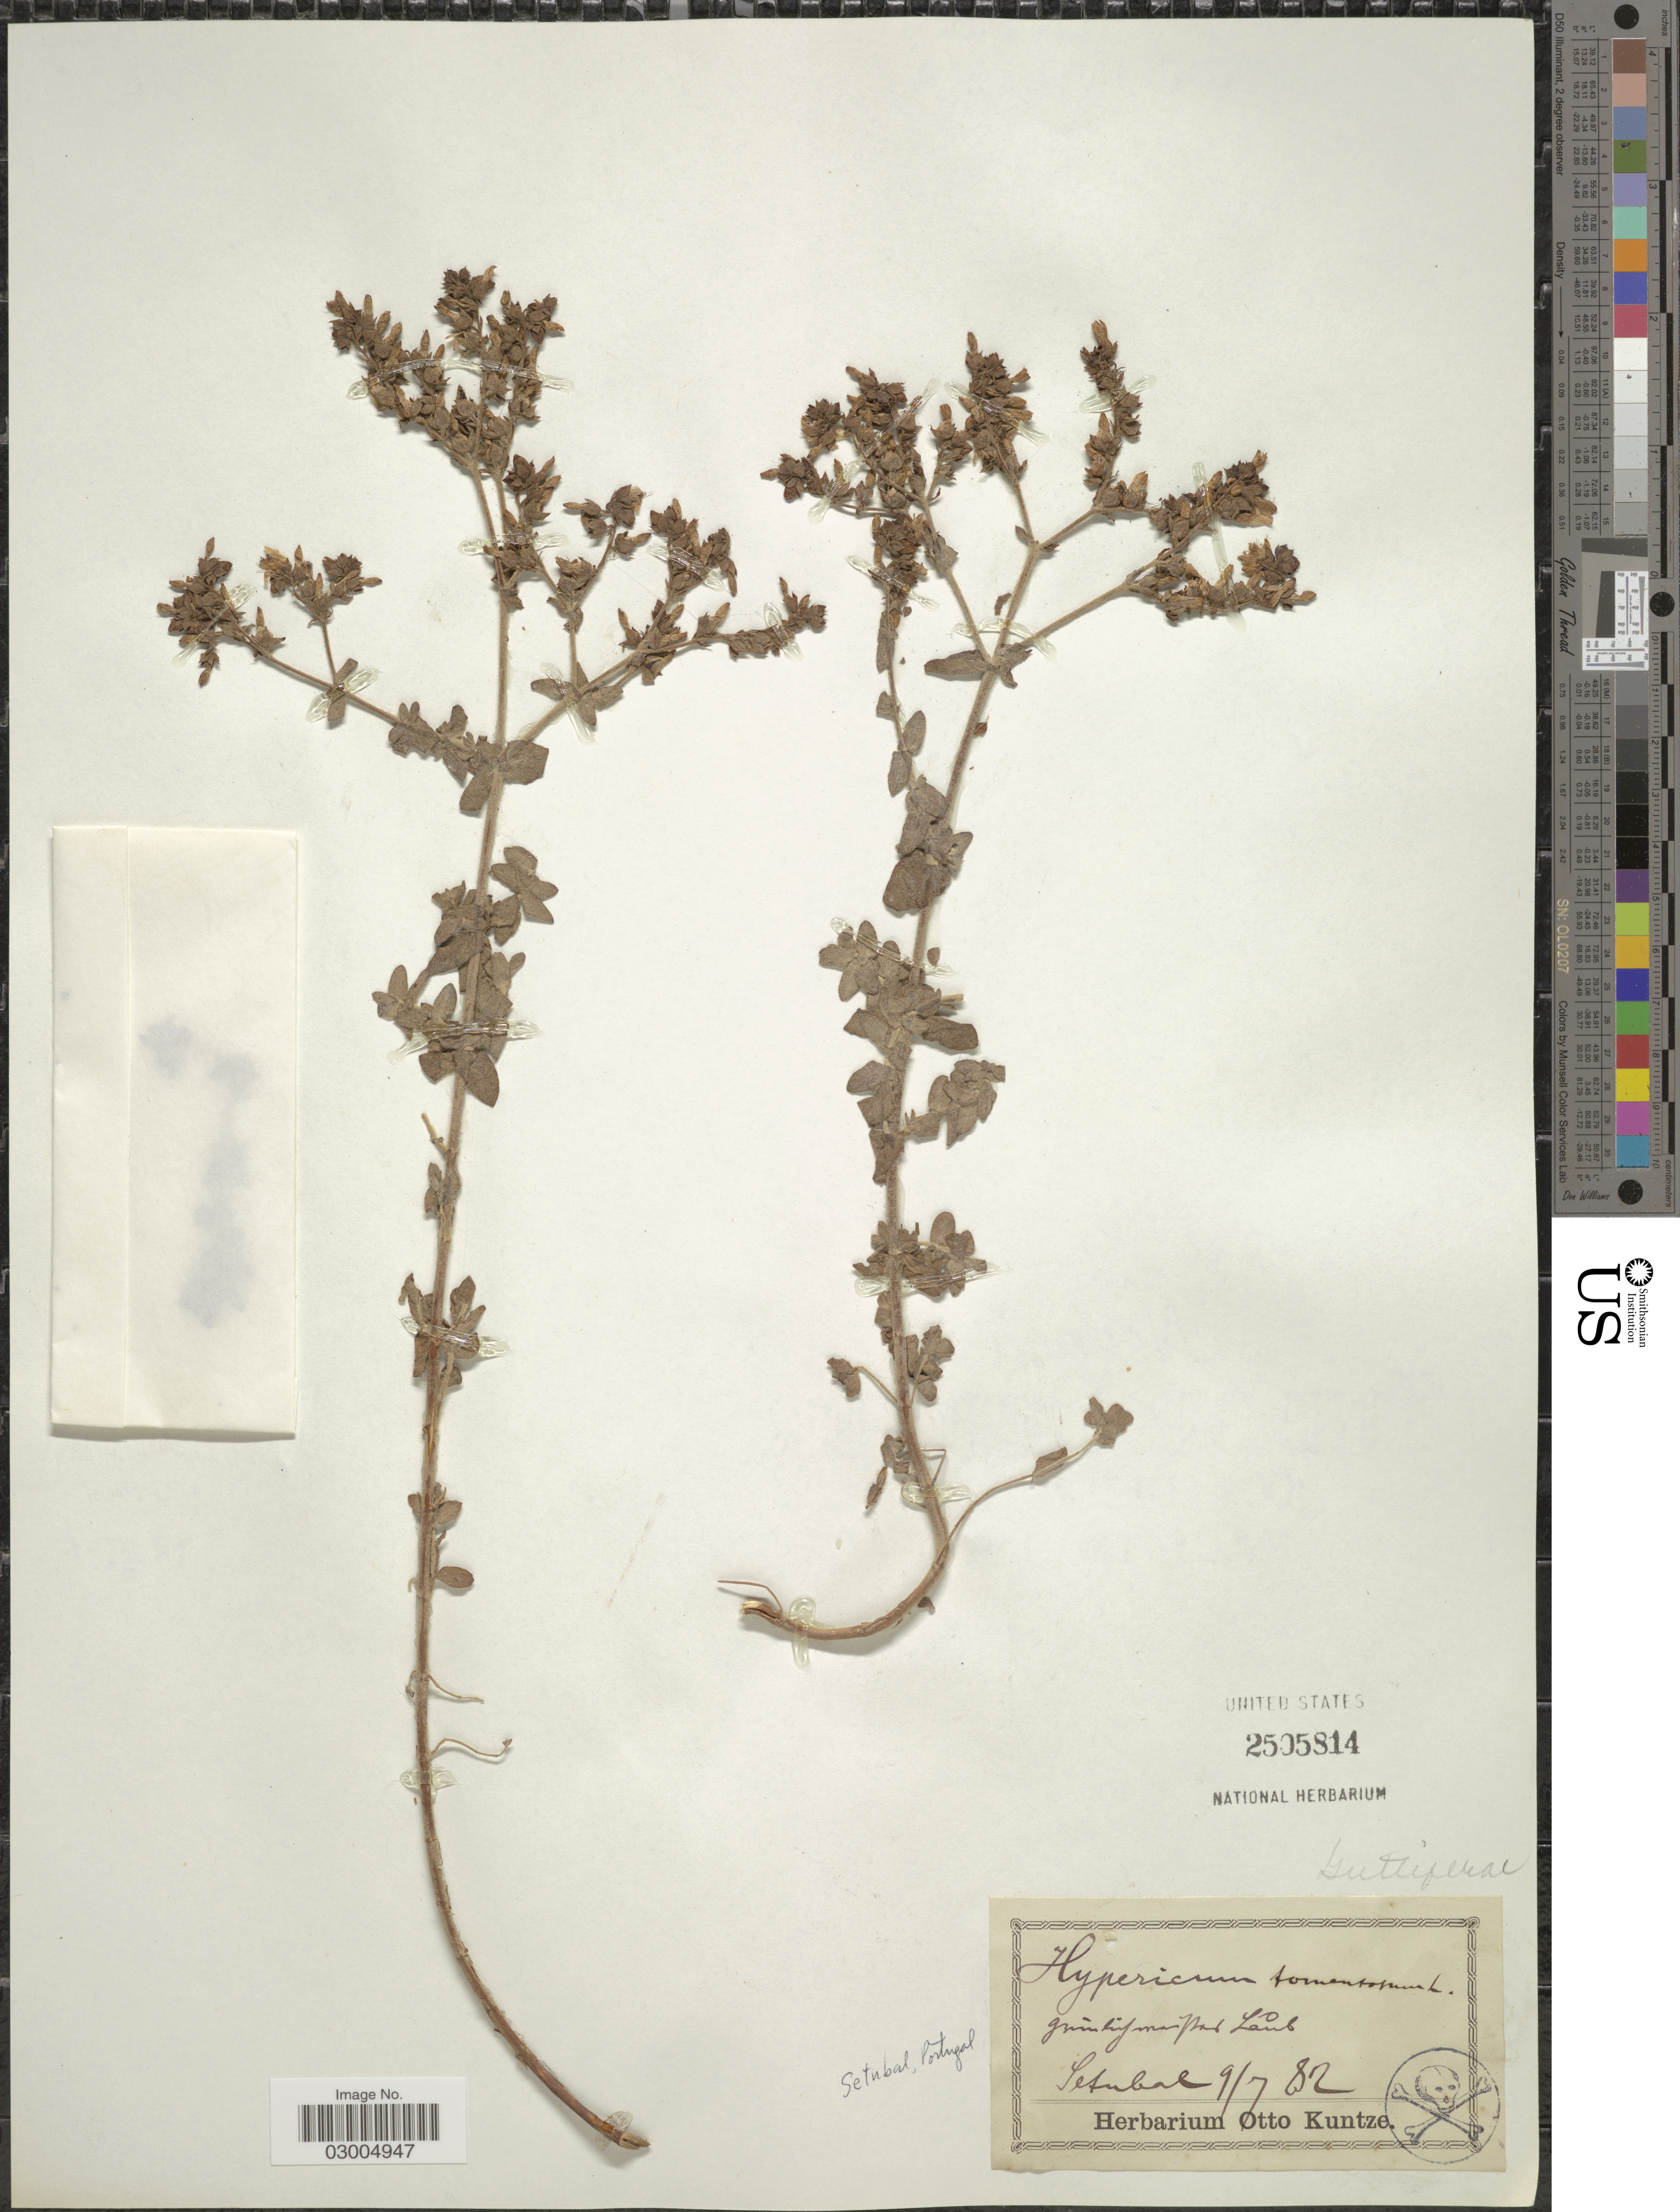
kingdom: Plantae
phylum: Tracheophyta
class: Magnoliopsida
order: Malpighiales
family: Hypericaceae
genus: Hypericum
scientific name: Hypericum tomentosum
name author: L.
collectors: ex herb. Otto Kuntze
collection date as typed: Transcribed d/m/y: 9/7/82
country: Portugal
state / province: Setubal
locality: Setubal.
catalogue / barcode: US 2505814